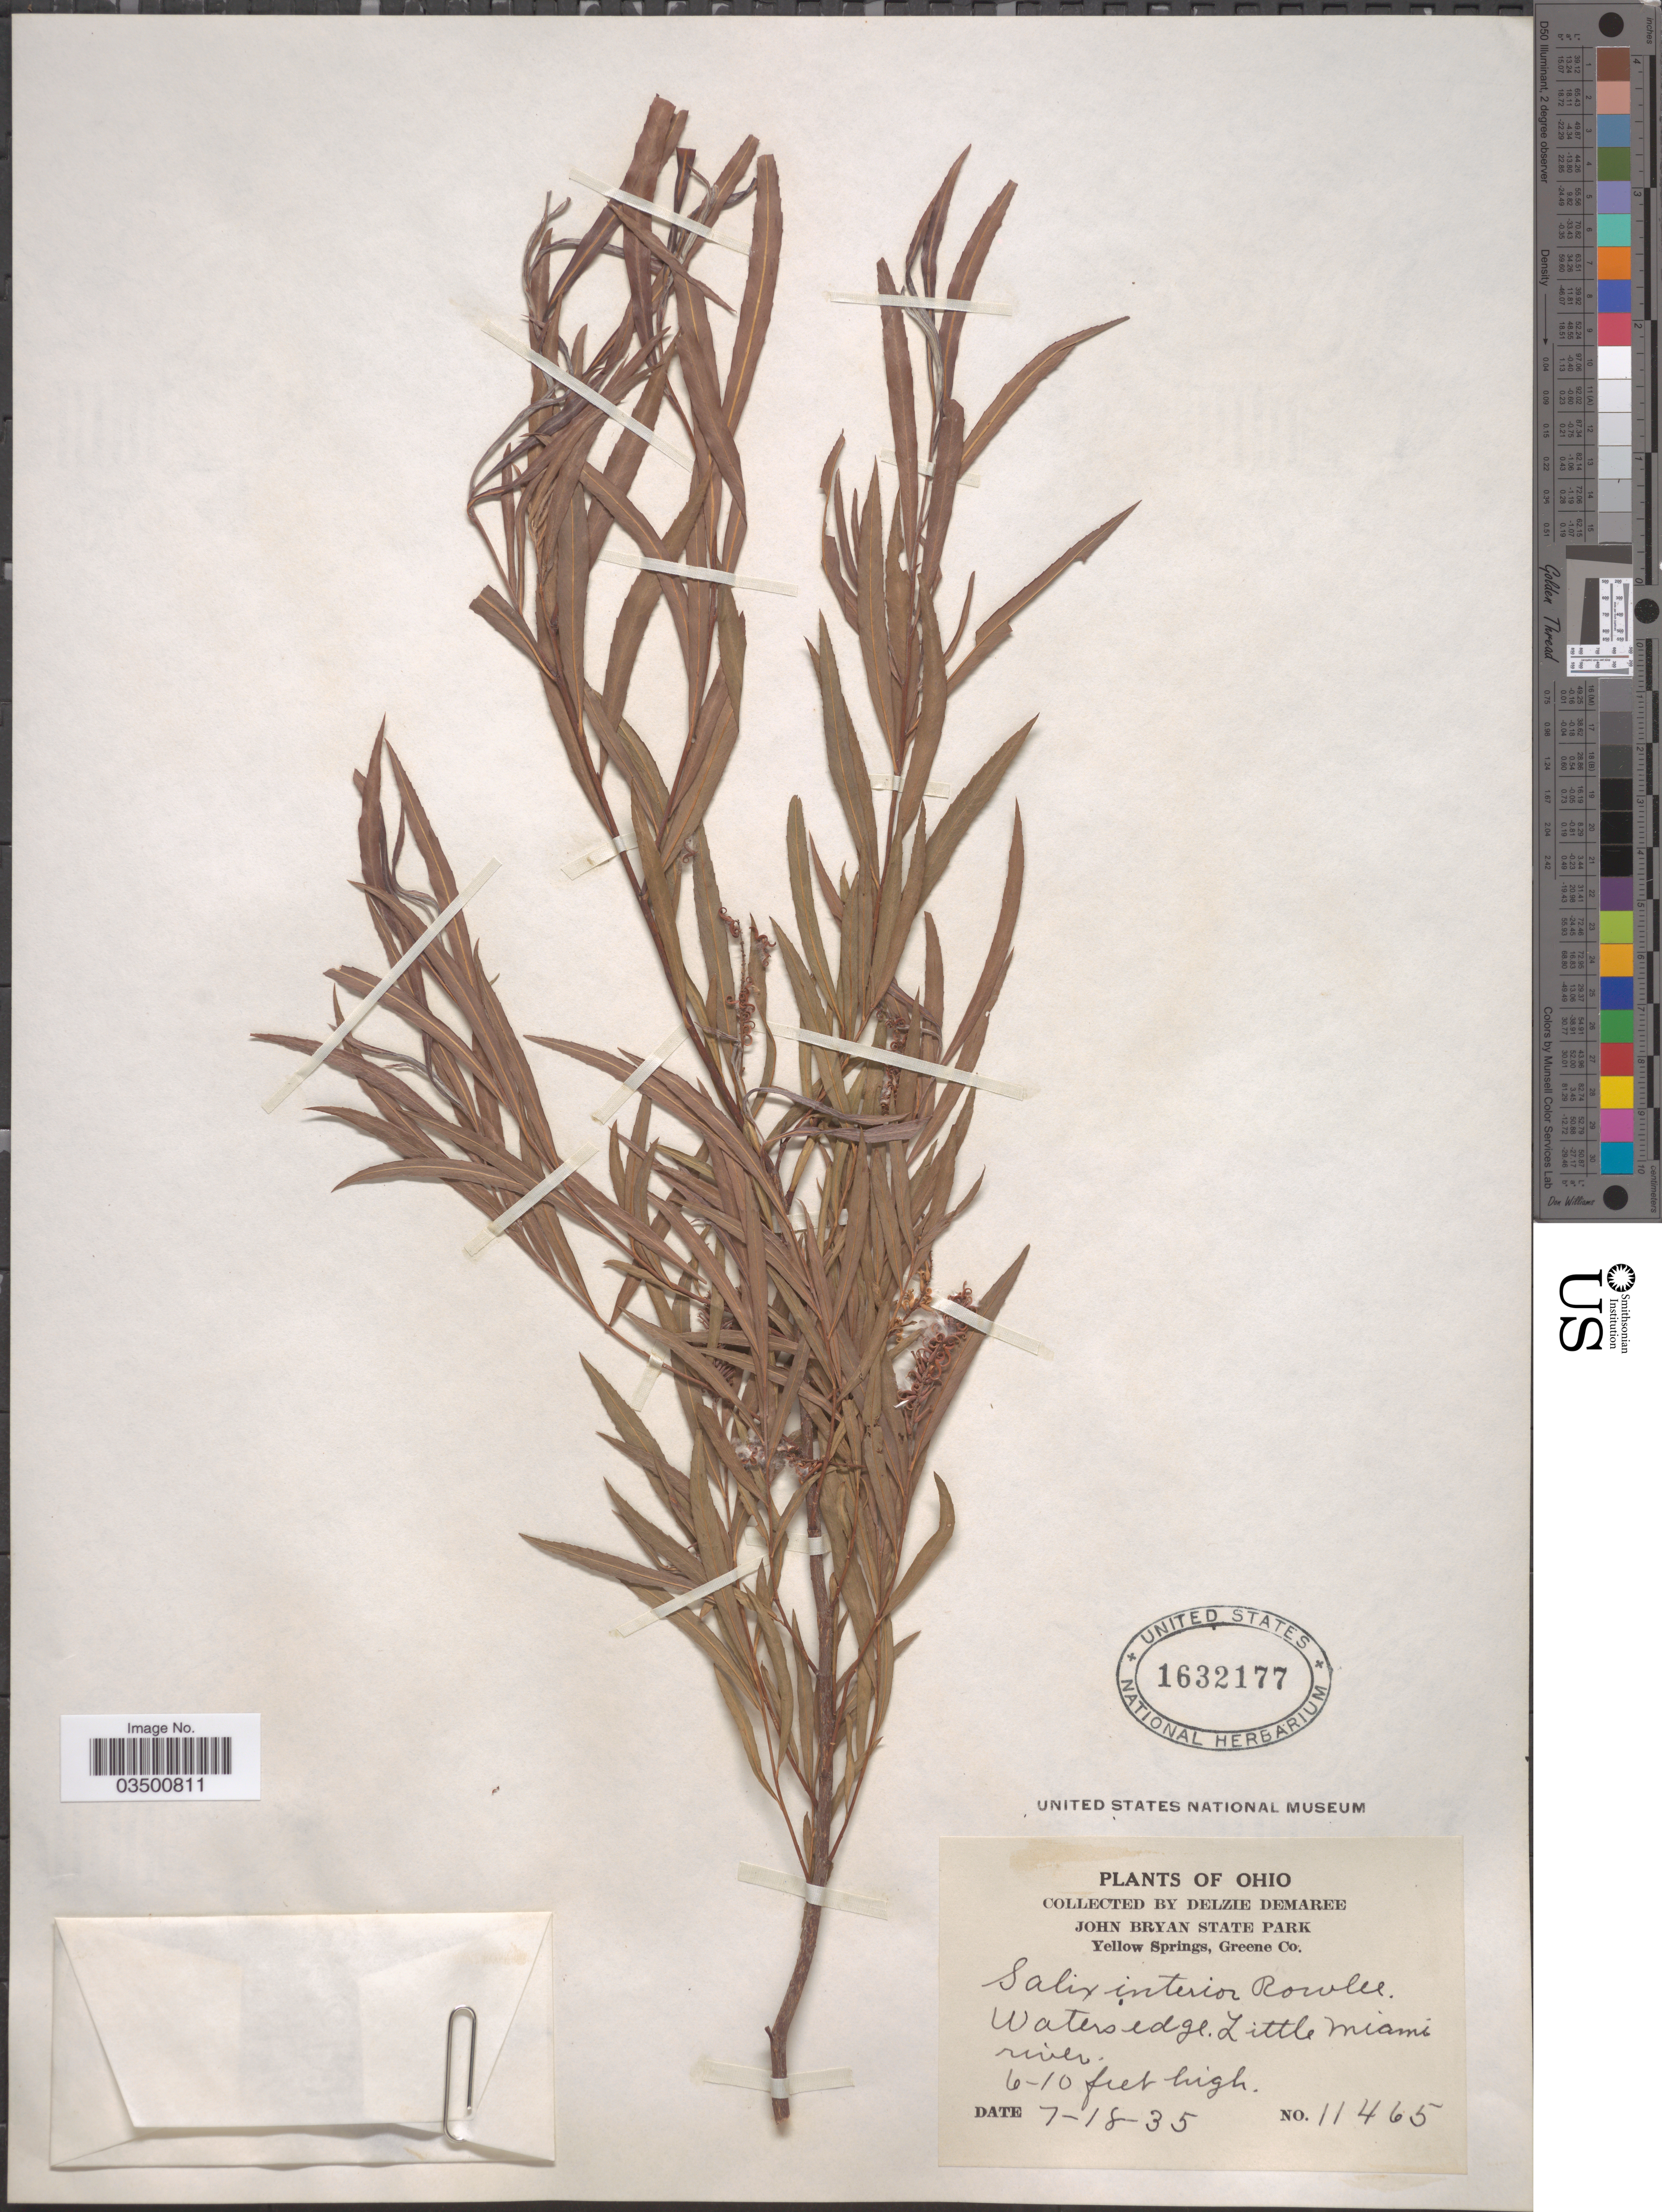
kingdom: Plantae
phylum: Tracheophyta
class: Magnoliopsida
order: Malpighiales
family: Salicaceae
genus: Salix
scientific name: Salix interior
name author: Rowlee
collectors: D. Demaree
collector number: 11465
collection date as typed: Transcribed d/m/y: 18/7/35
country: United States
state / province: Ohio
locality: John Bryan State Park. Yellow Springs, Greene Co. Little Miami river.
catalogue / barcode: US 1632177